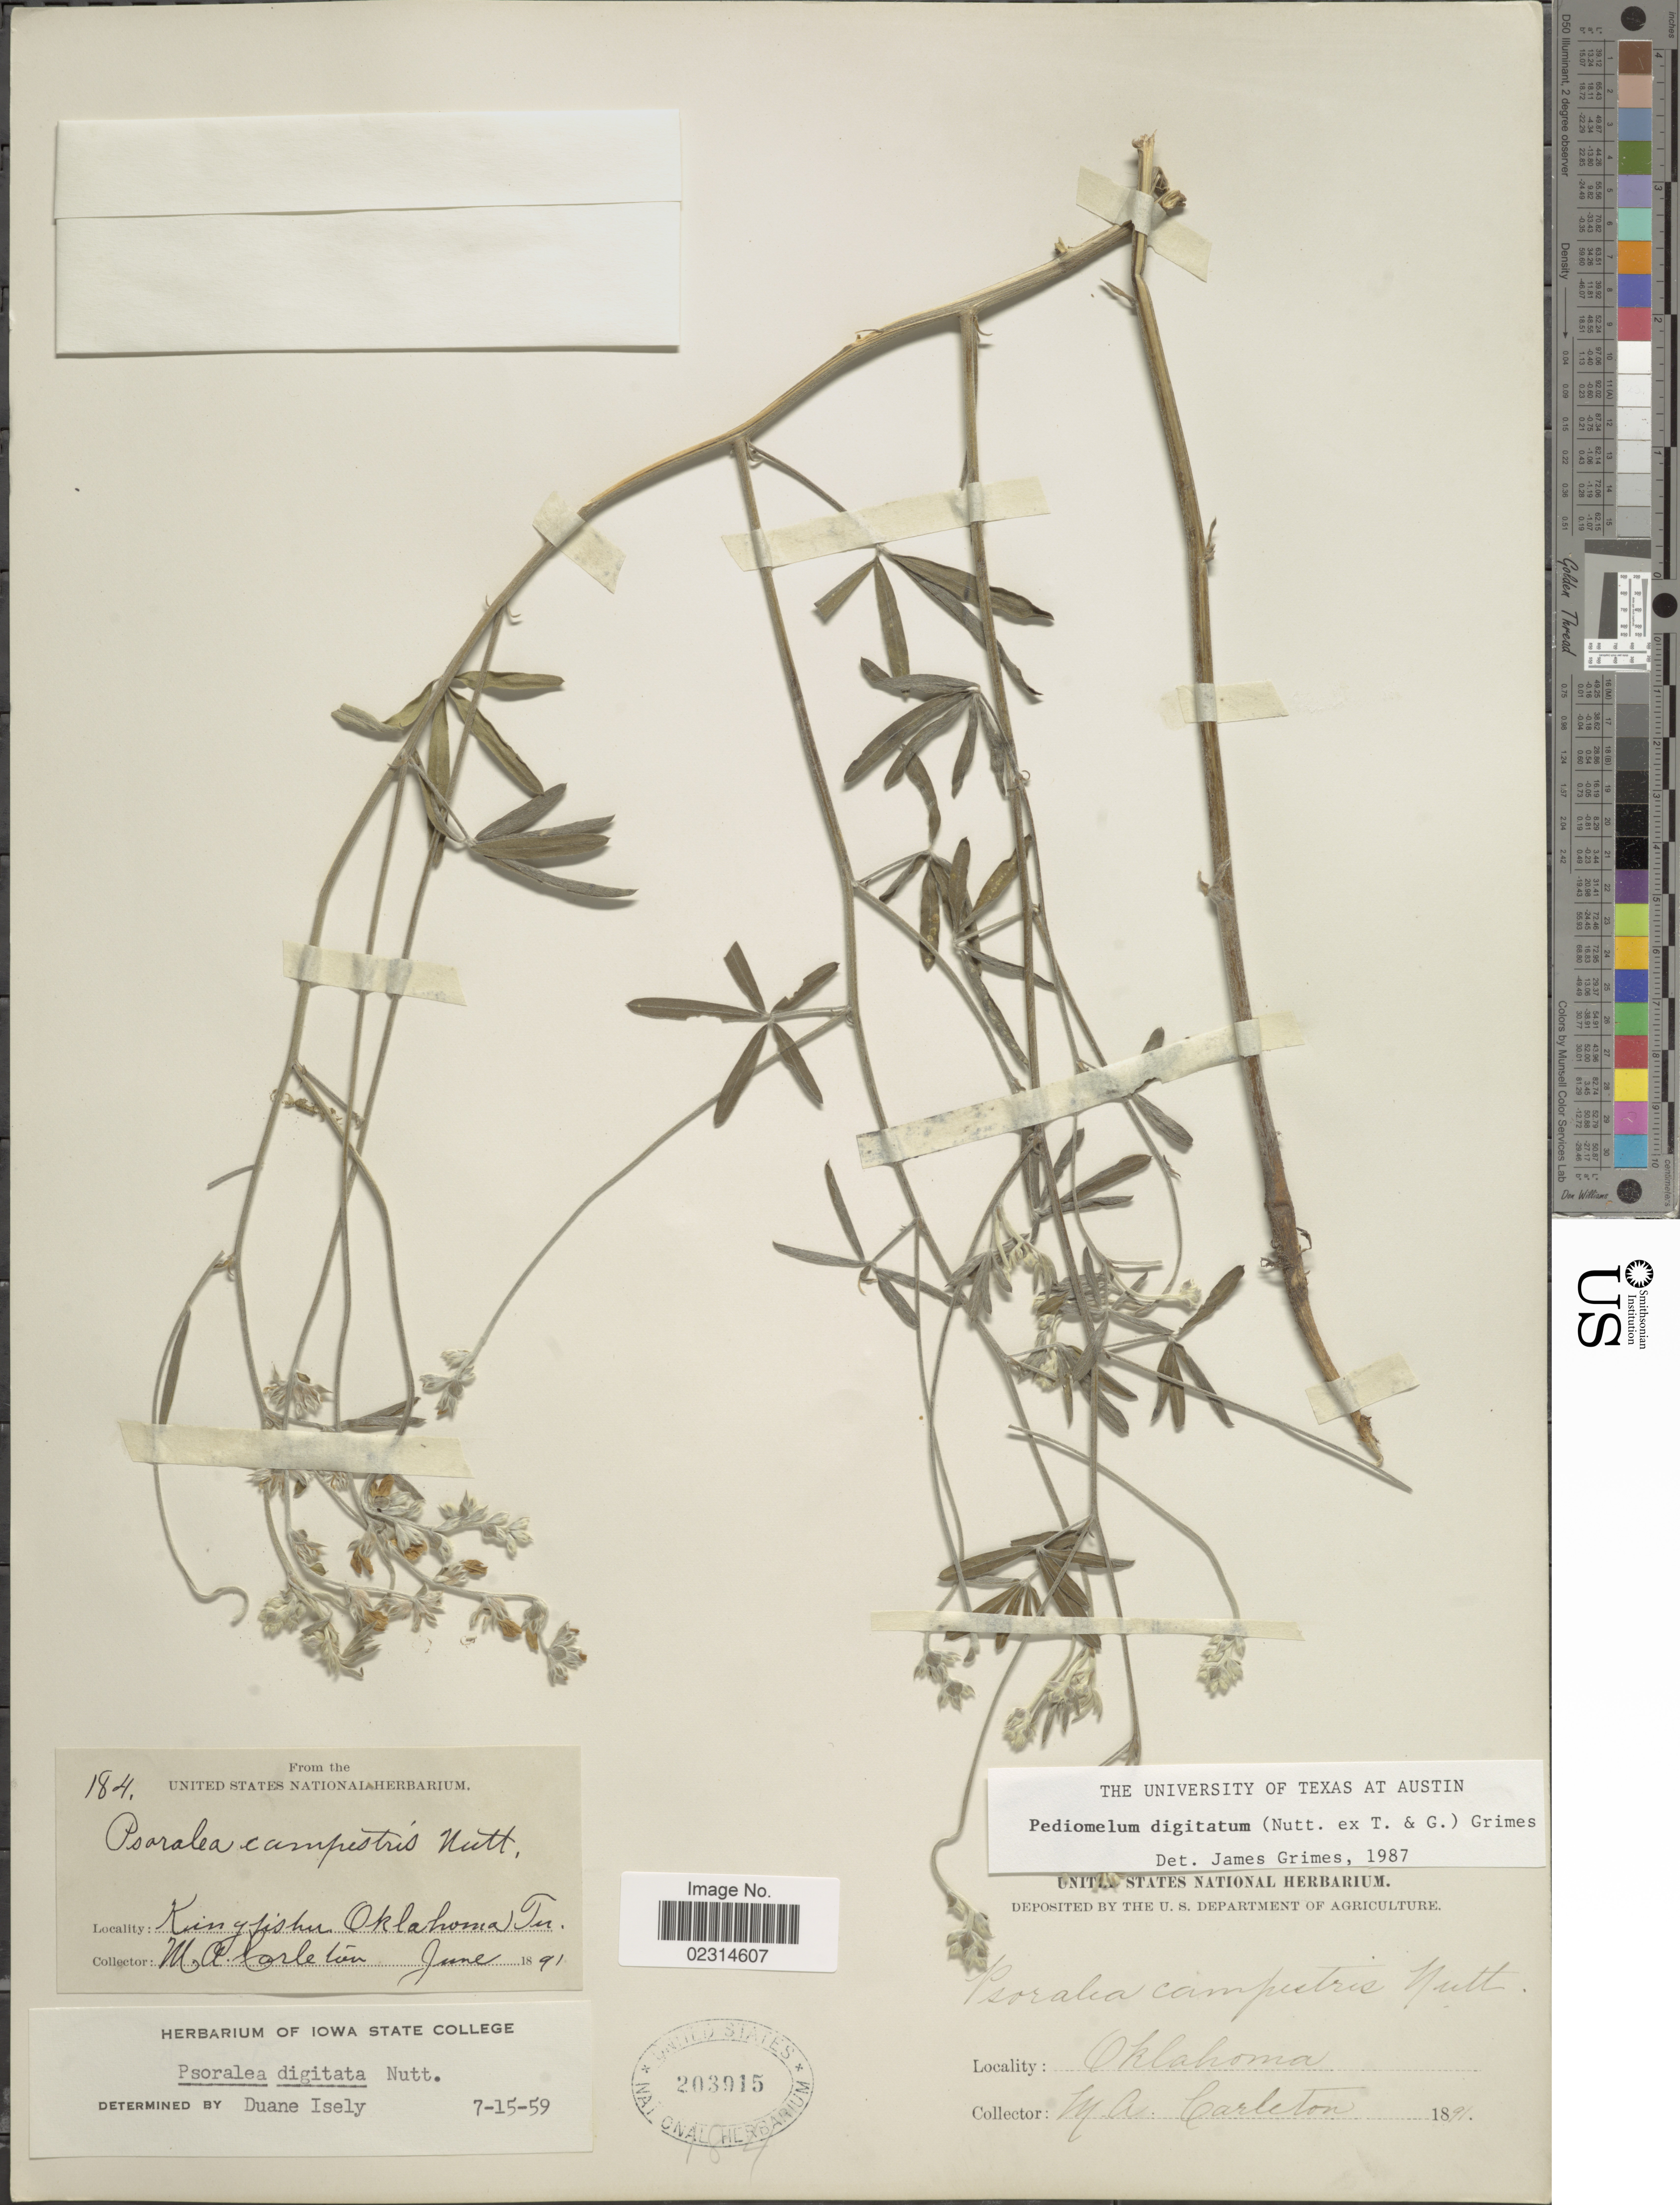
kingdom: Plantae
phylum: Tracheophyta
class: Magnoliopsida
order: Fabales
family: Fabaceae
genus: Pediomelum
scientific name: Pediomelum digitatum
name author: (Nutt. ex Torr. & A. Gray) Isely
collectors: M. A. Carleton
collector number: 184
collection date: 1891-06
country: United States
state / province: Oklahoma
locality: Kingfisher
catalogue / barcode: US 203915